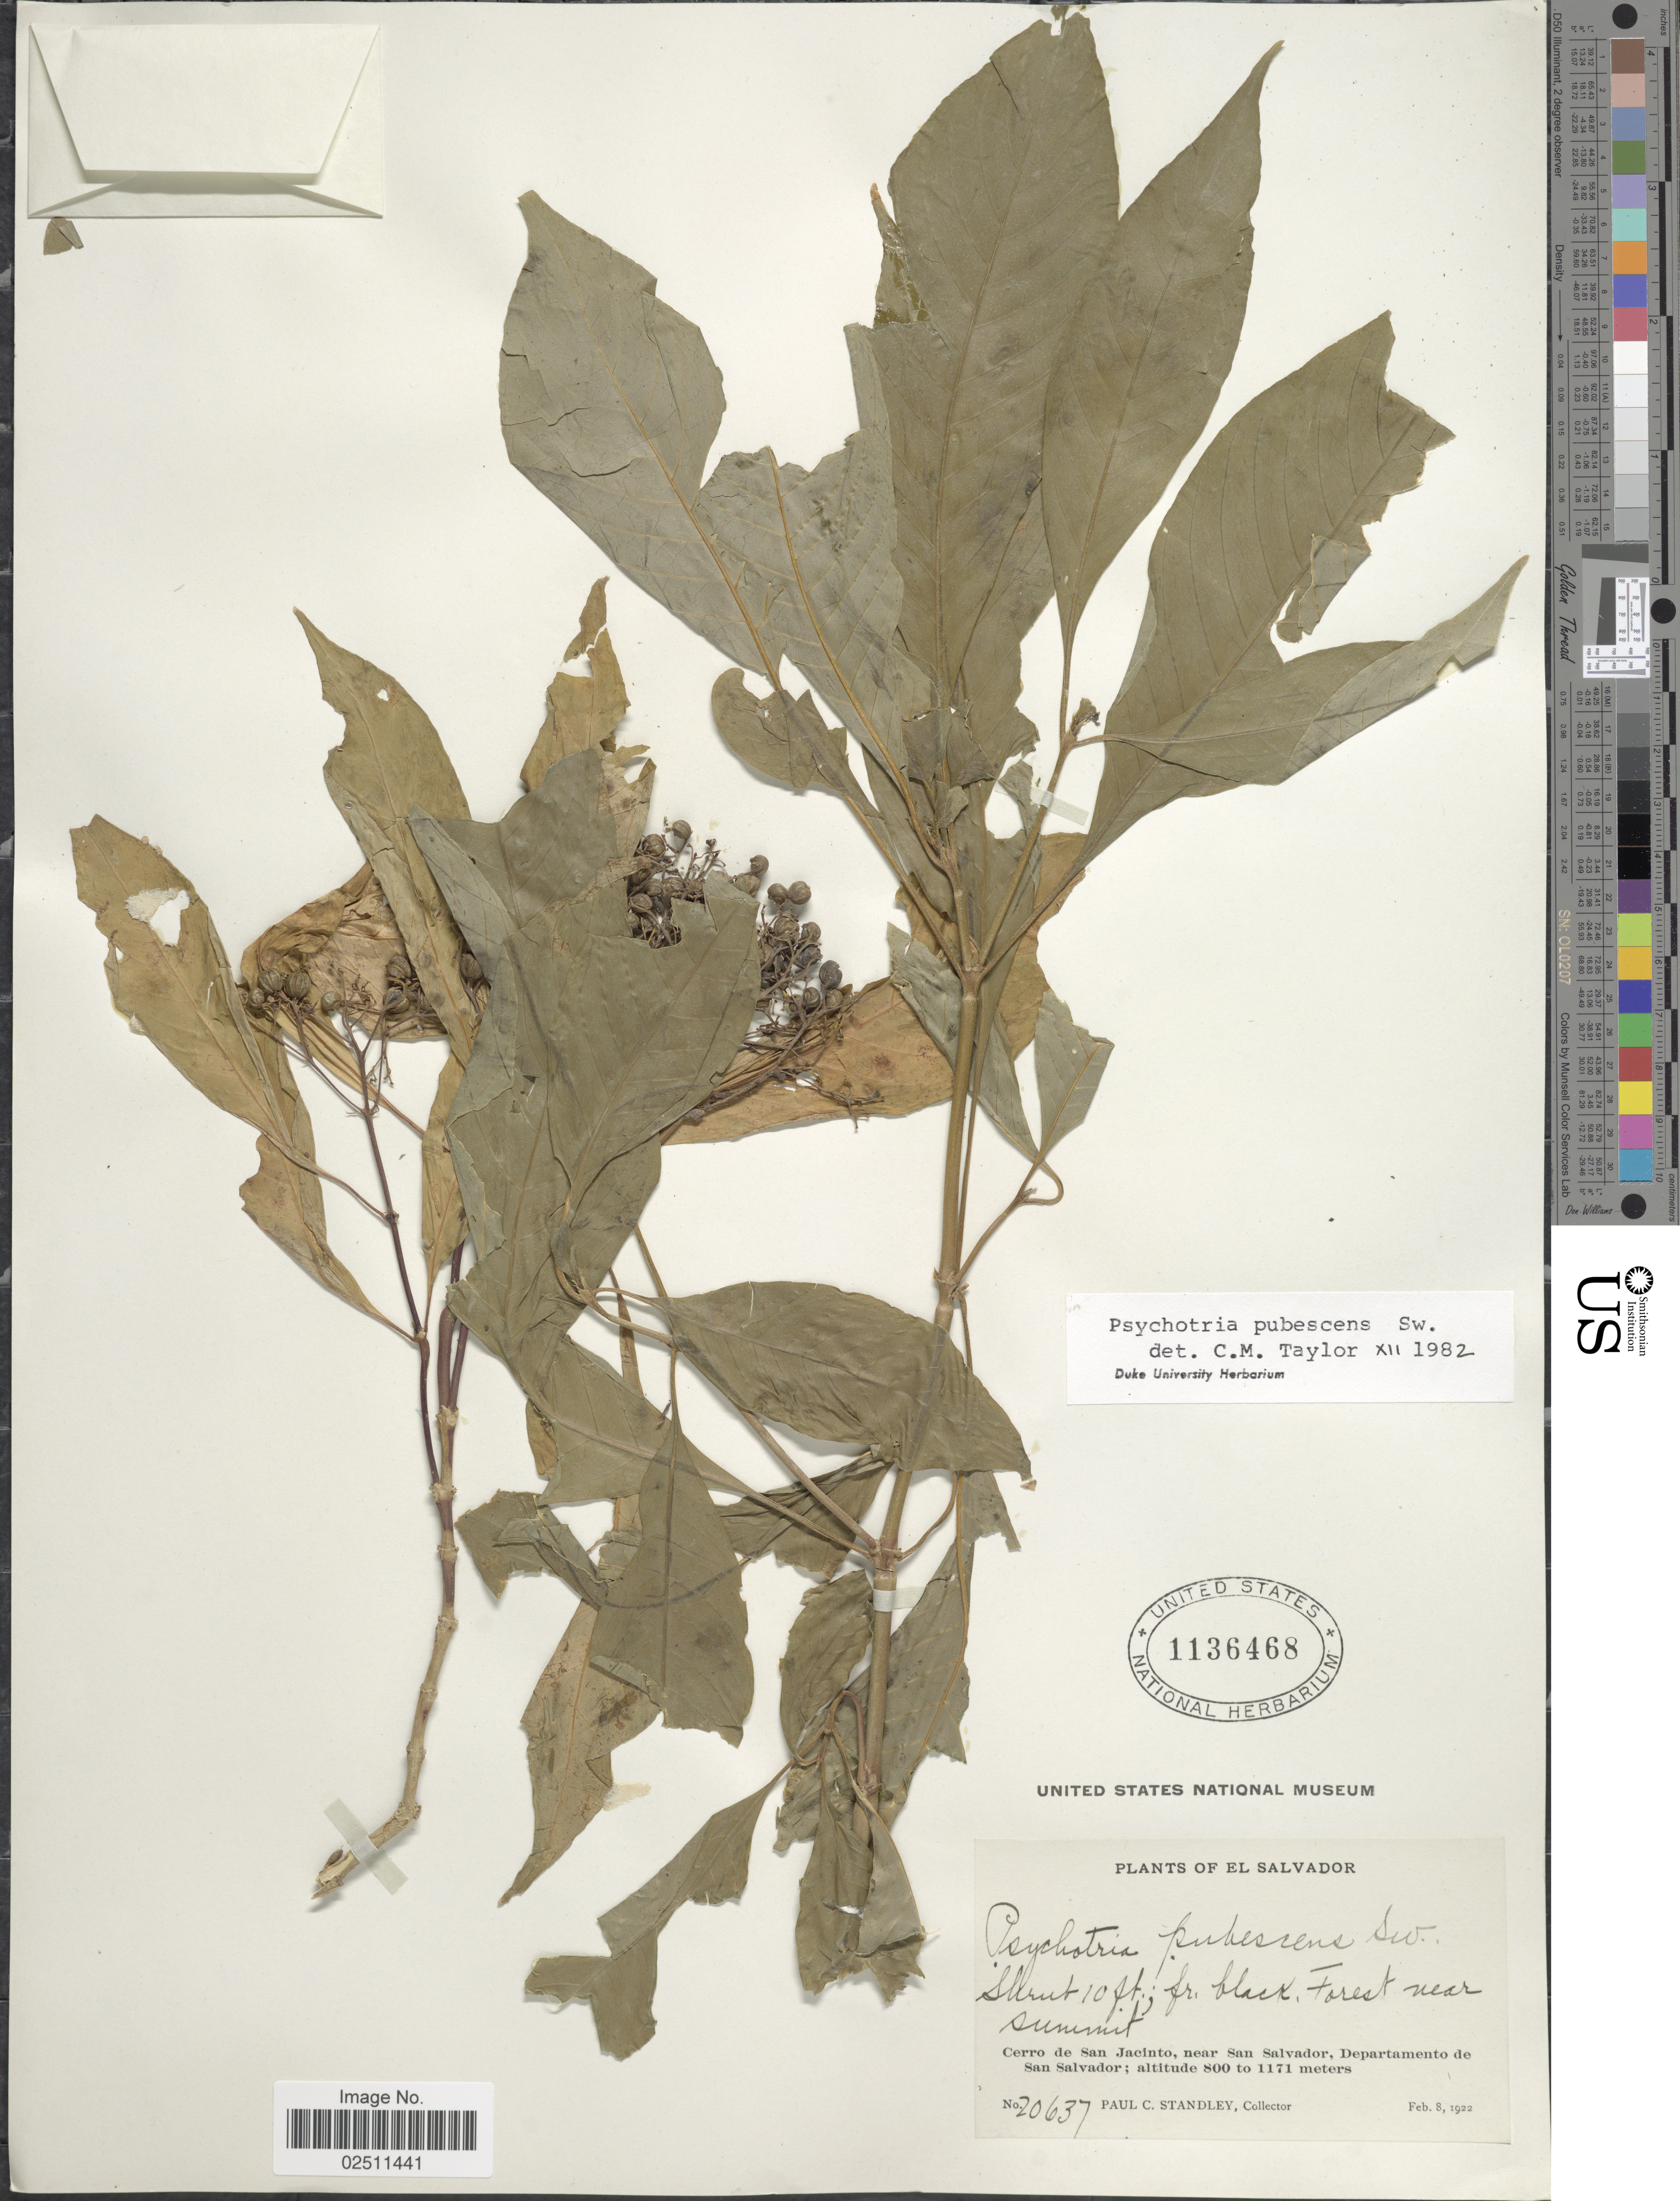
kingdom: Plantae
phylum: Tracheophyta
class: Magnoliopsida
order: Gentianales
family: Rubiaceae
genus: Psychotria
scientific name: Psychotria pubescens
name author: Sw.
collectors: P. C. Standley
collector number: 20637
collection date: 1922-02-08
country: El Salvador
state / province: San Salvador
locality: Cerro de San Jacinto, near San Salvador, Departamento de San Salvador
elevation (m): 800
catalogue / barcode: US 1136468